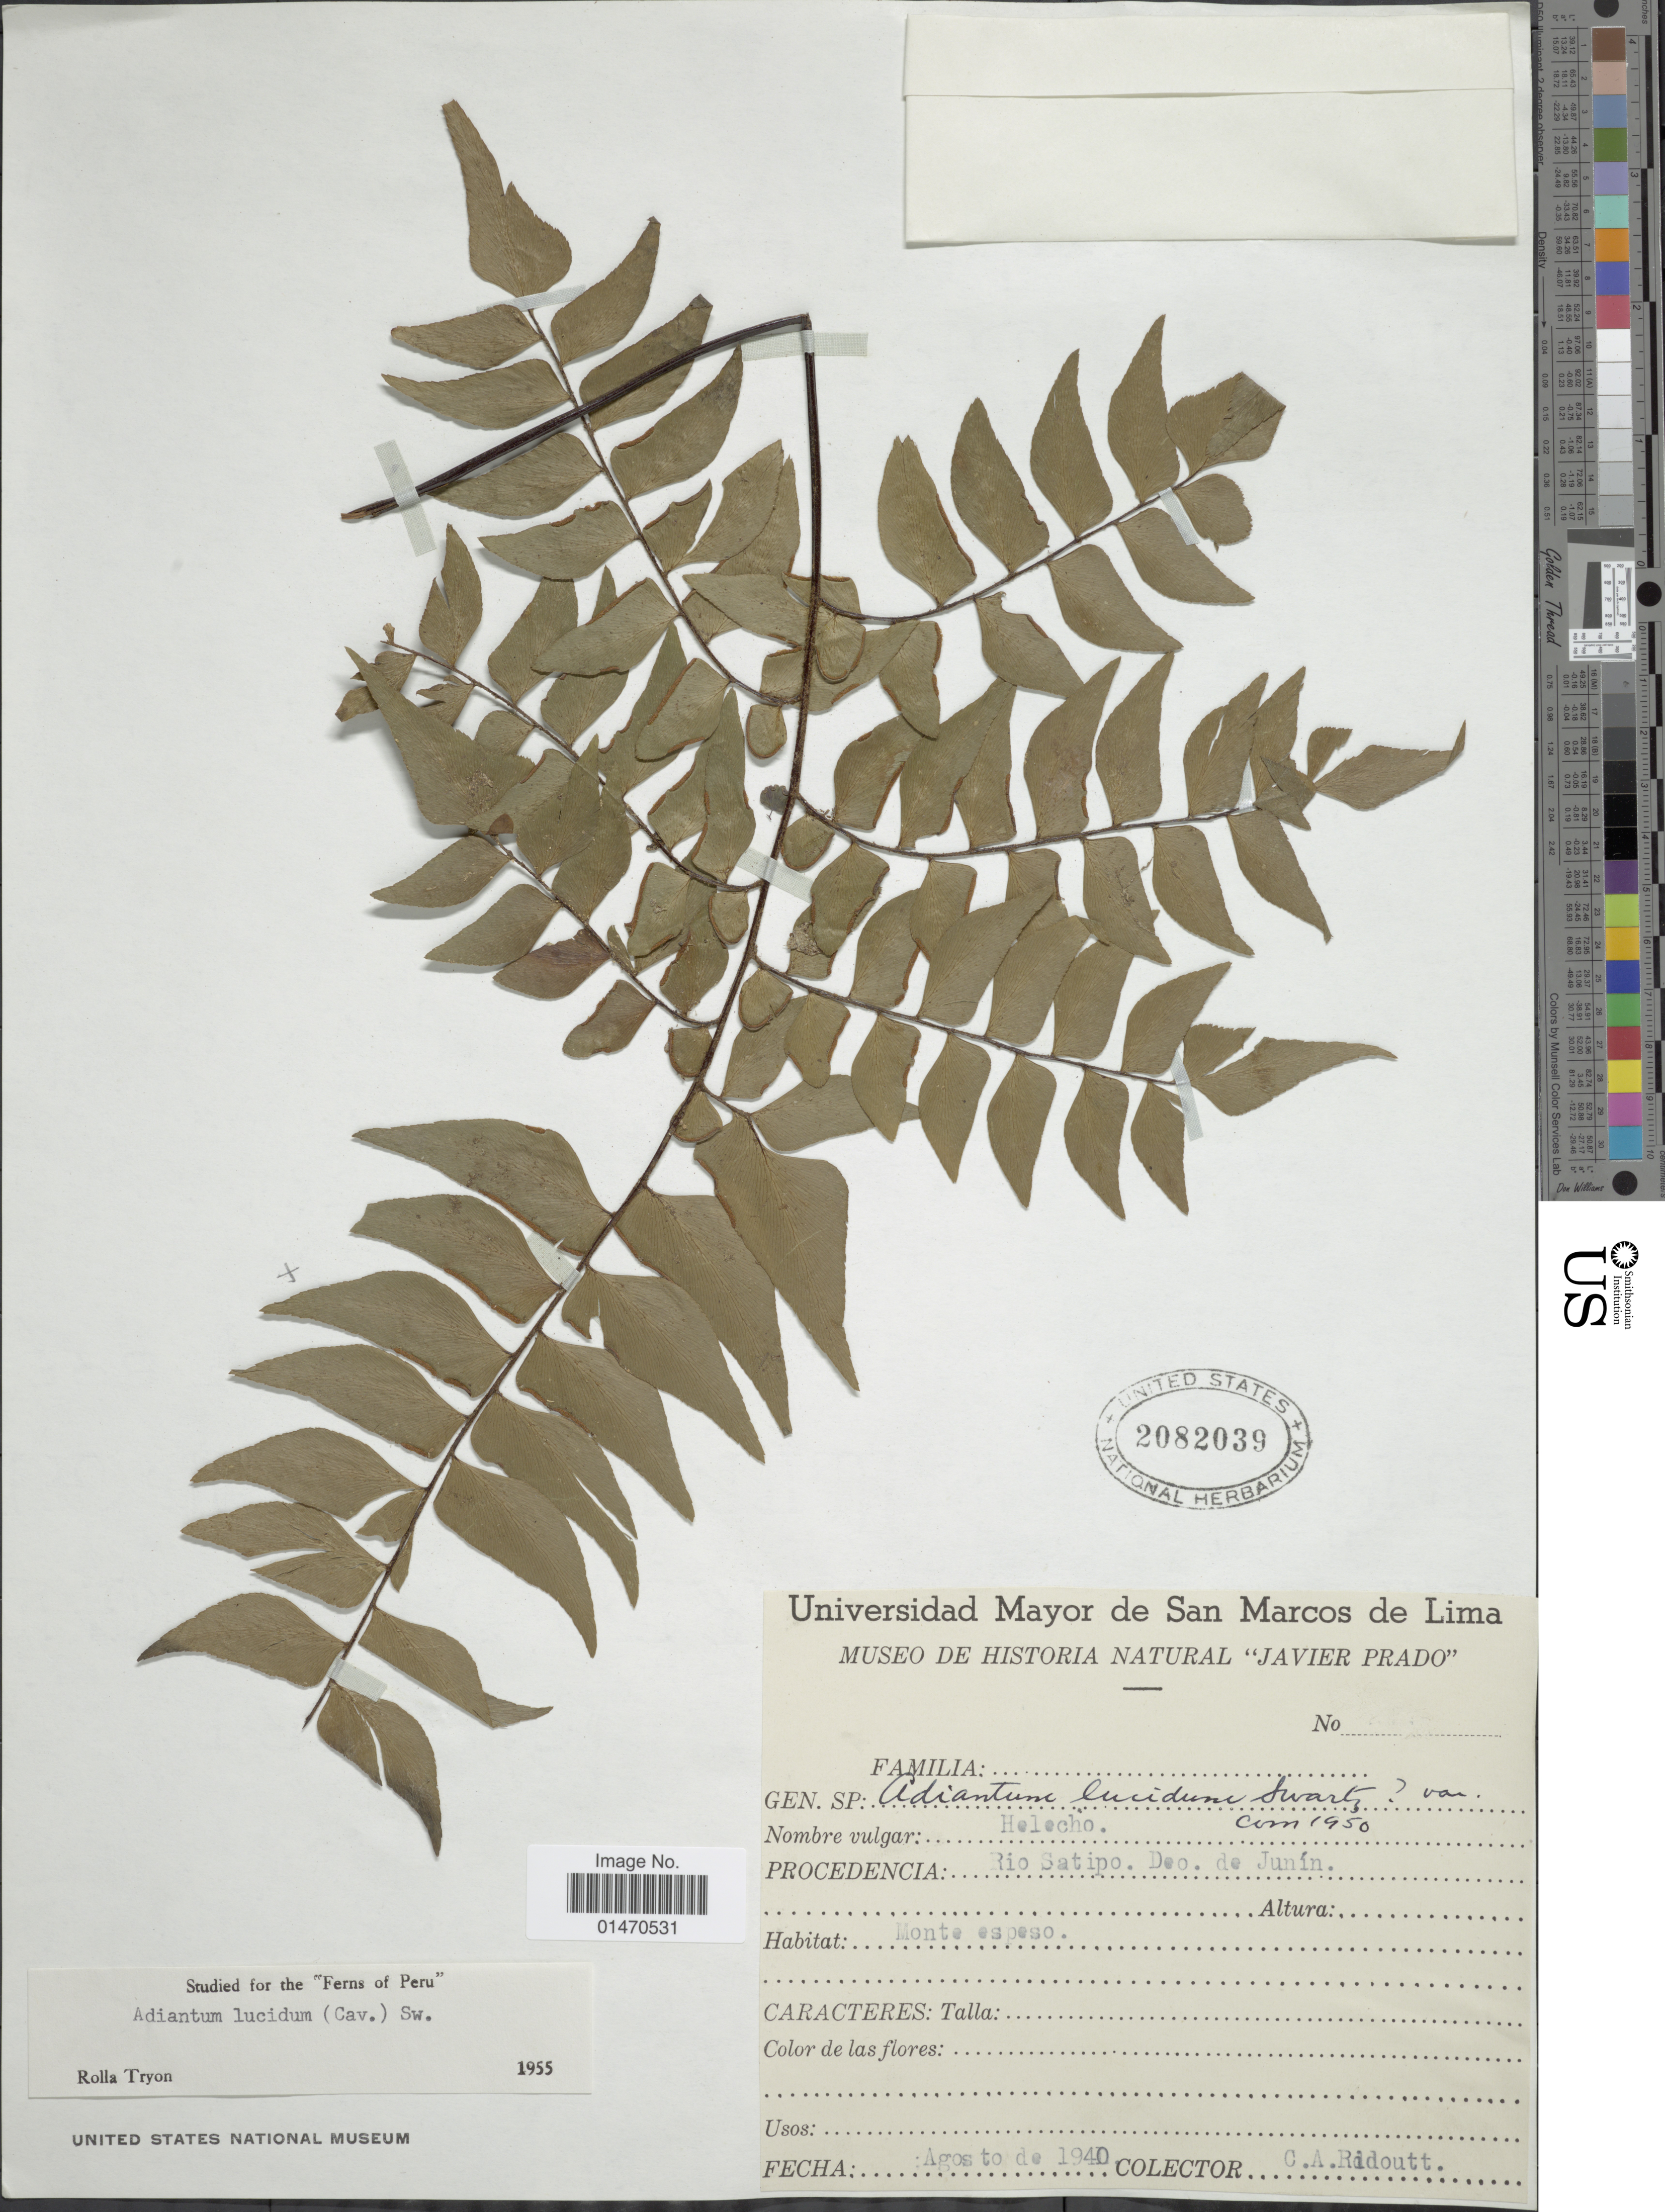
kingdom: Plantae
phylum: Tracheophyta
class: Polypodiopsida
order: Polypodiales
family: Pteridaceae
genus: Adiantum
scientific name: Adiantum lucidum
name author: (Cav.) Sw.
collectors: C. Ridoutt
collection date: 1940-08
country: Peru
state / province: Junín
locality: Rio Satipo, Deo. de Junín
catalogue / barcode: US 2082039